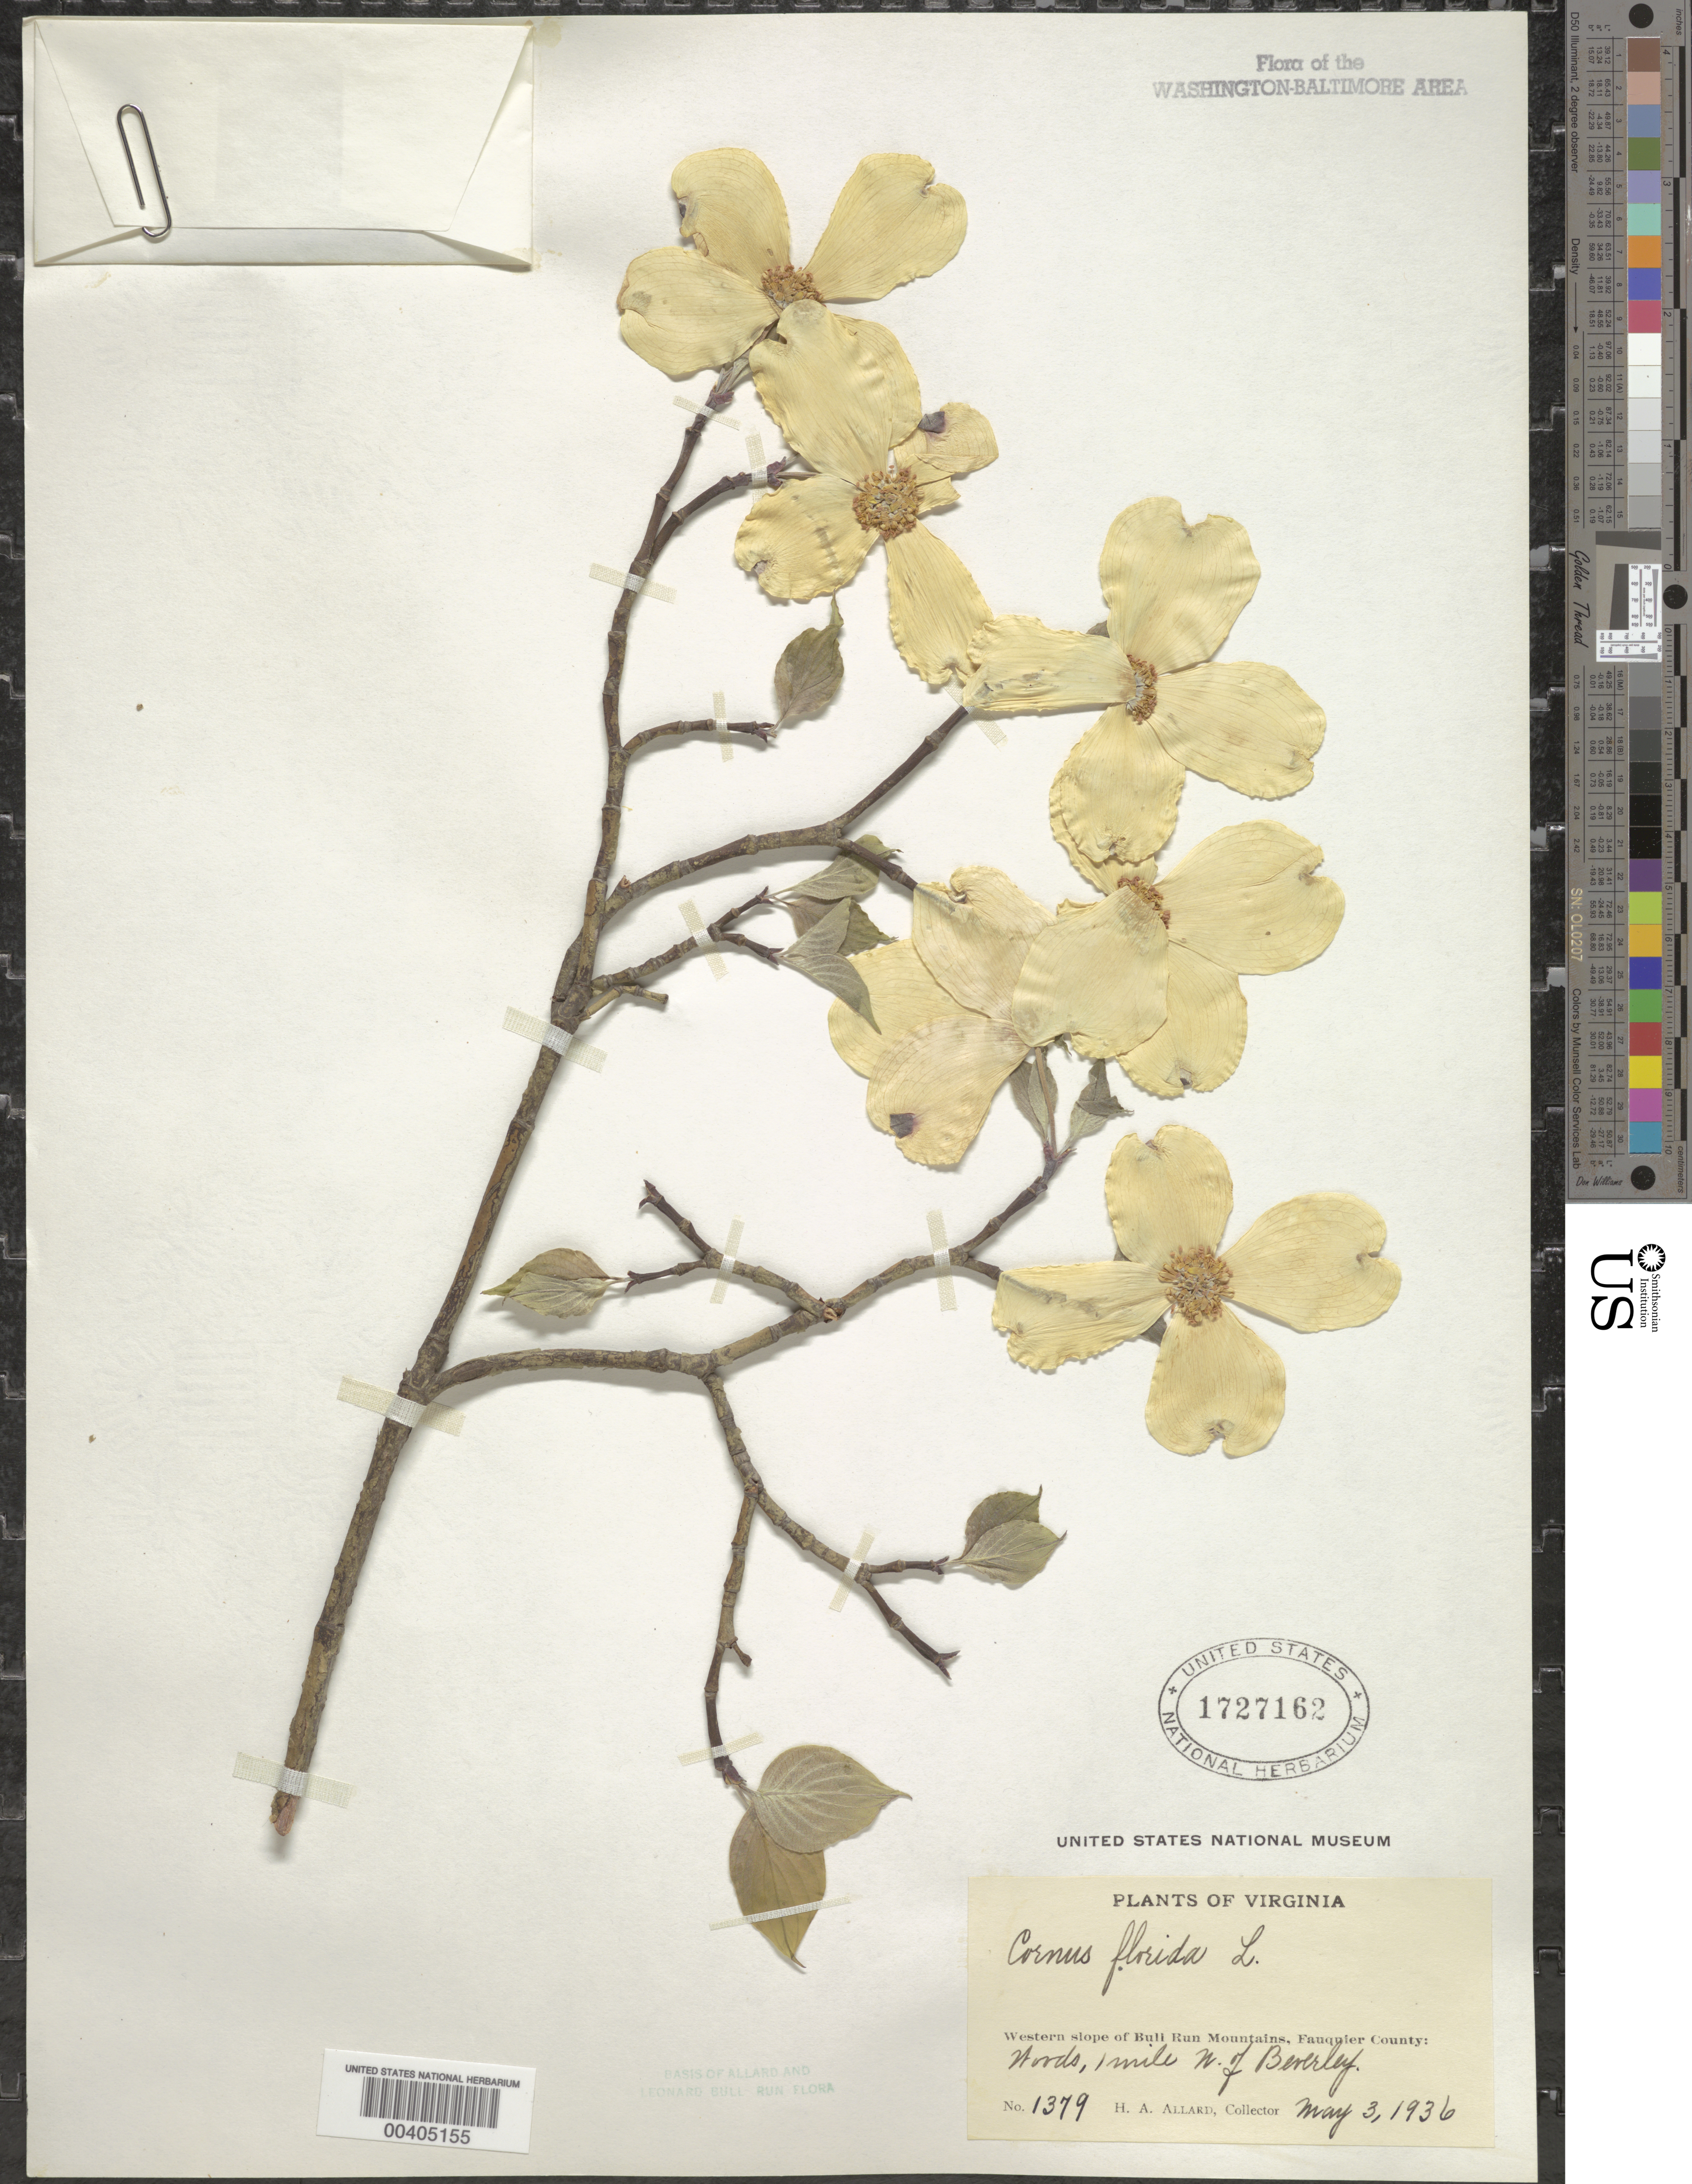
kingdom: Plantae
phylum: Tracheophyta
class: Magnoliopsida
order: Cornales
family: Cornaceae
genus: Cornus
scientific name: Cornus florida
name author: L.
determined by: Leonard, Emery C., (US)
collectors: H. A. Allard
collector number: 1379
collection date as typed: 03 May 1936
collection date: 1936-05-03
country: United States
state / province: Virginia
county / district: Fauquier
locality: Western slope of Bull Run Mountains, 1 mi. W of Beverley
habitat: Woods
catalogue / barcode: US 1727162